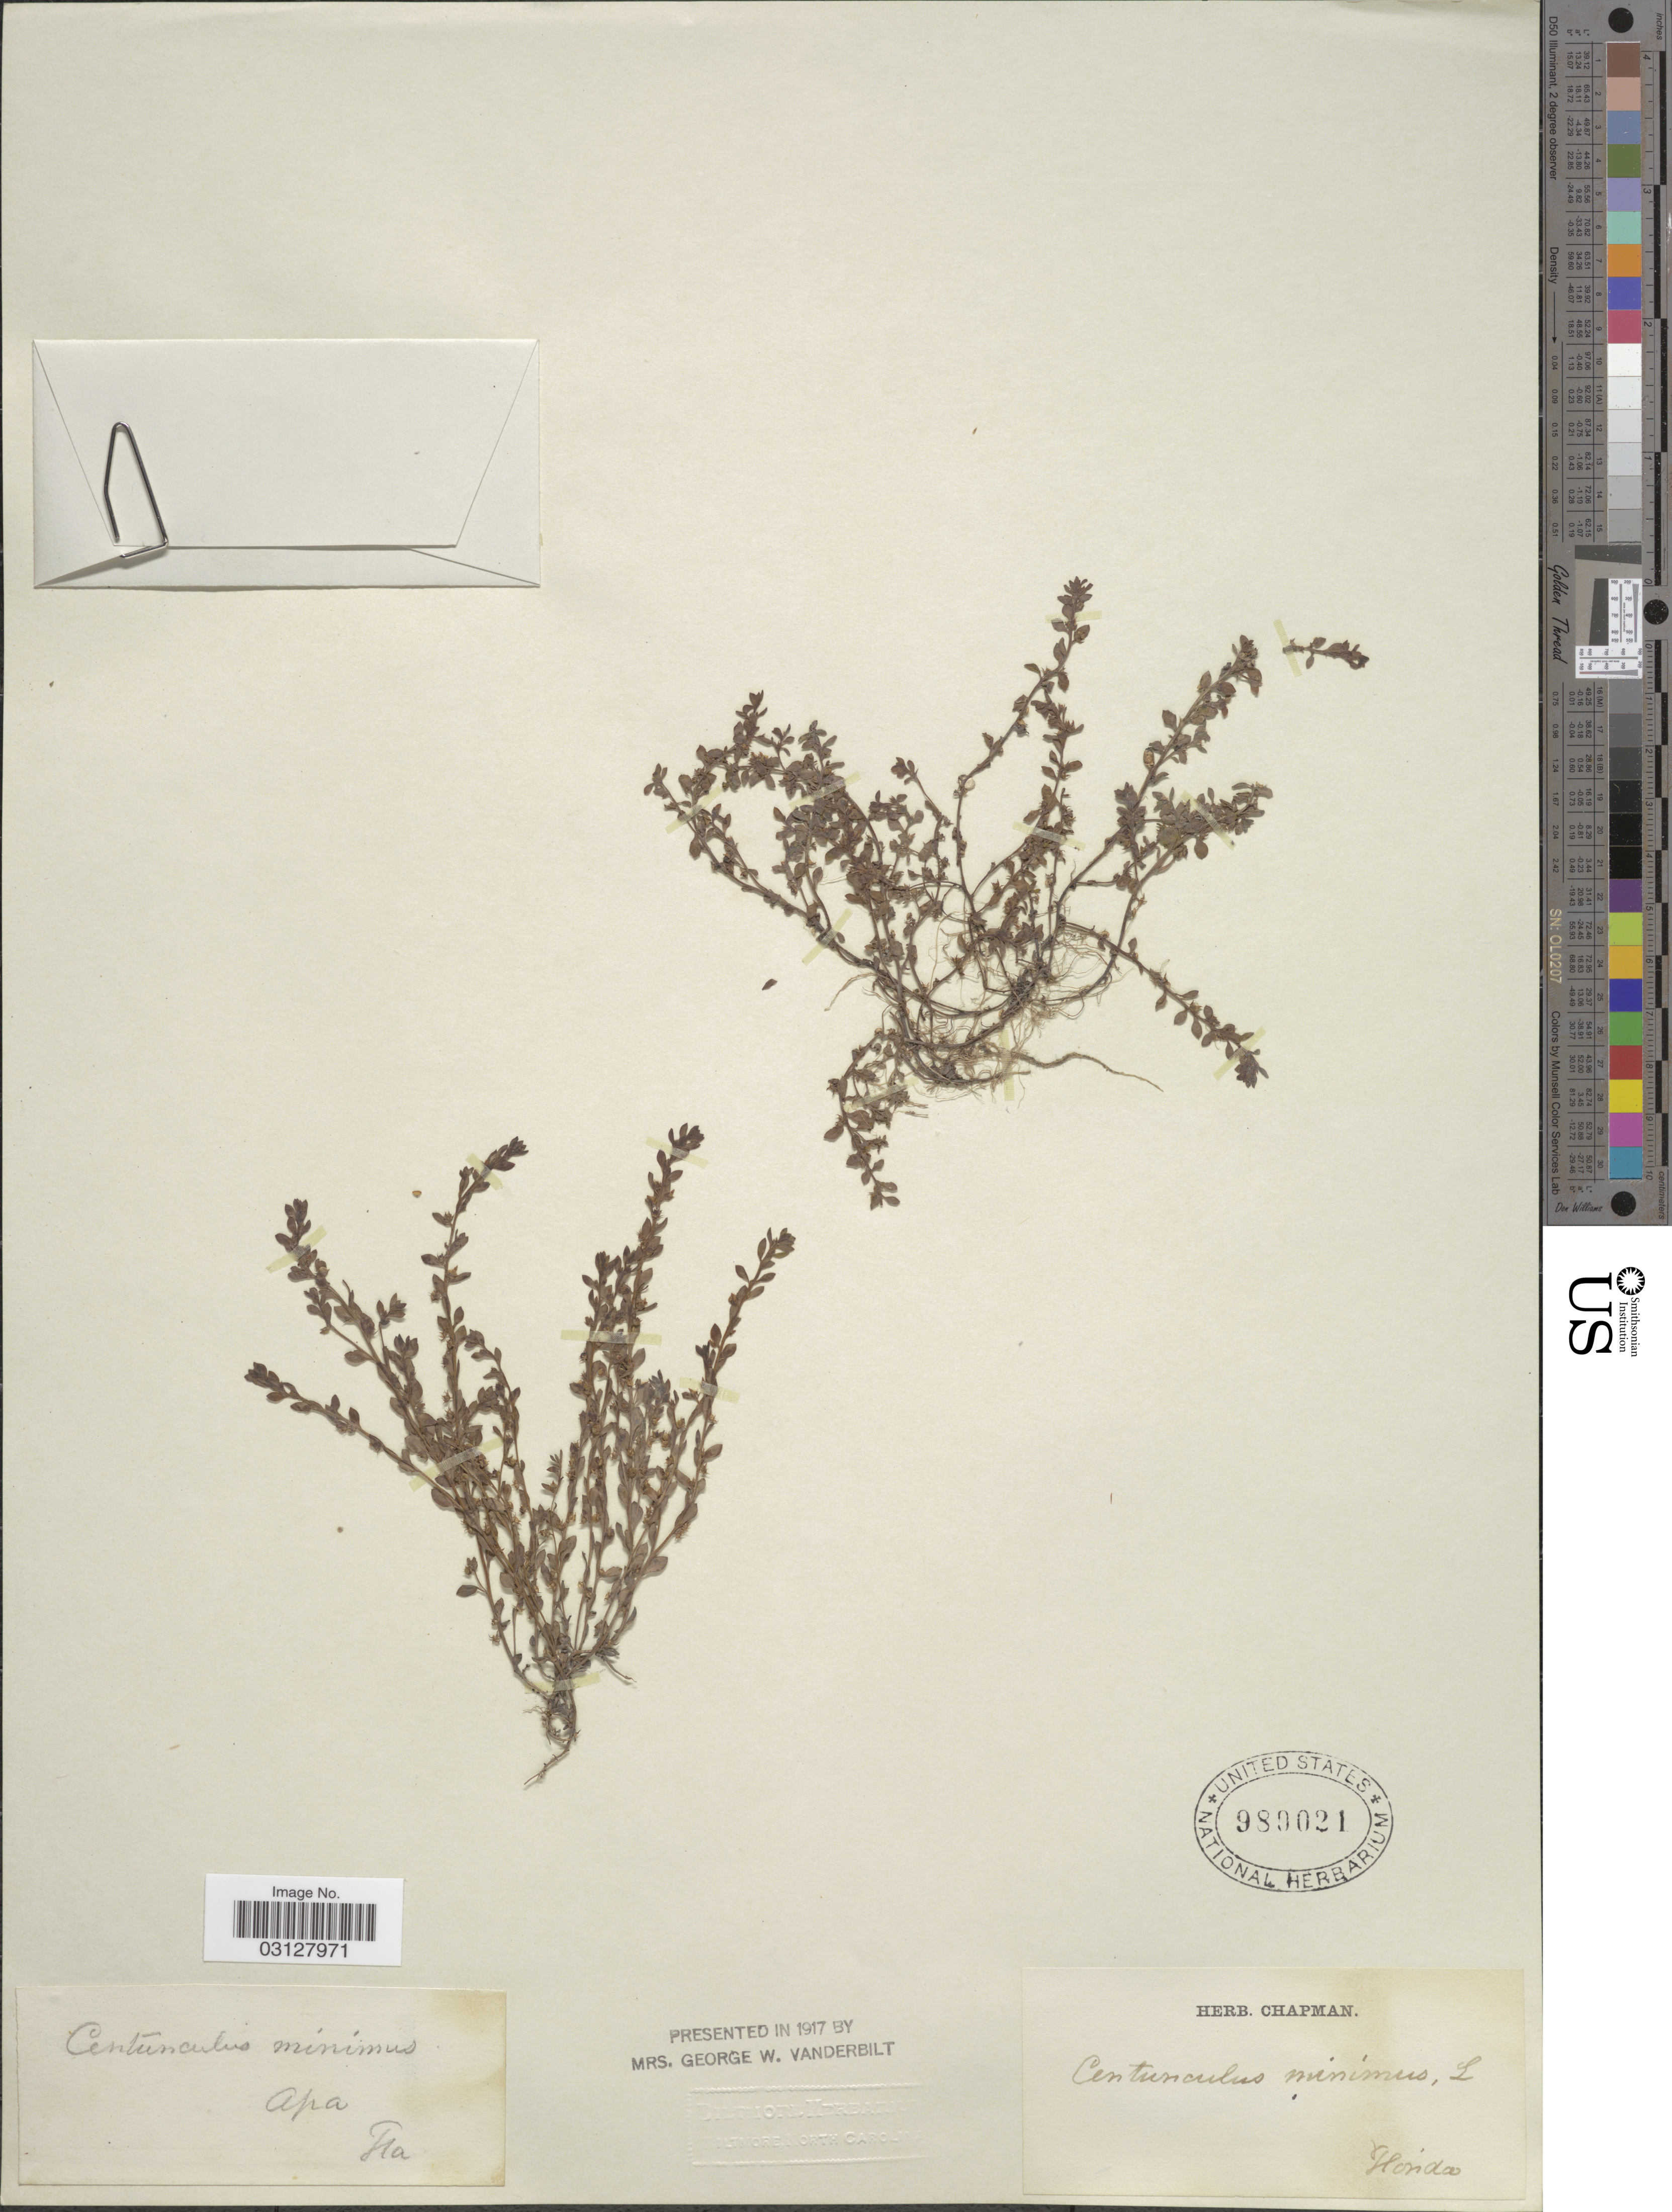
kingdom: Plantae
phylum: Tracheophyta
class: Magnoliopsida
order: Ericales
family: Primulaceae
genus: Centunculus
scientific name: Centunculus minimus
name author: L.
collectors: ex herb. Chapman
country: United States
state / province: Florida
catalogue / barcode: US 980021